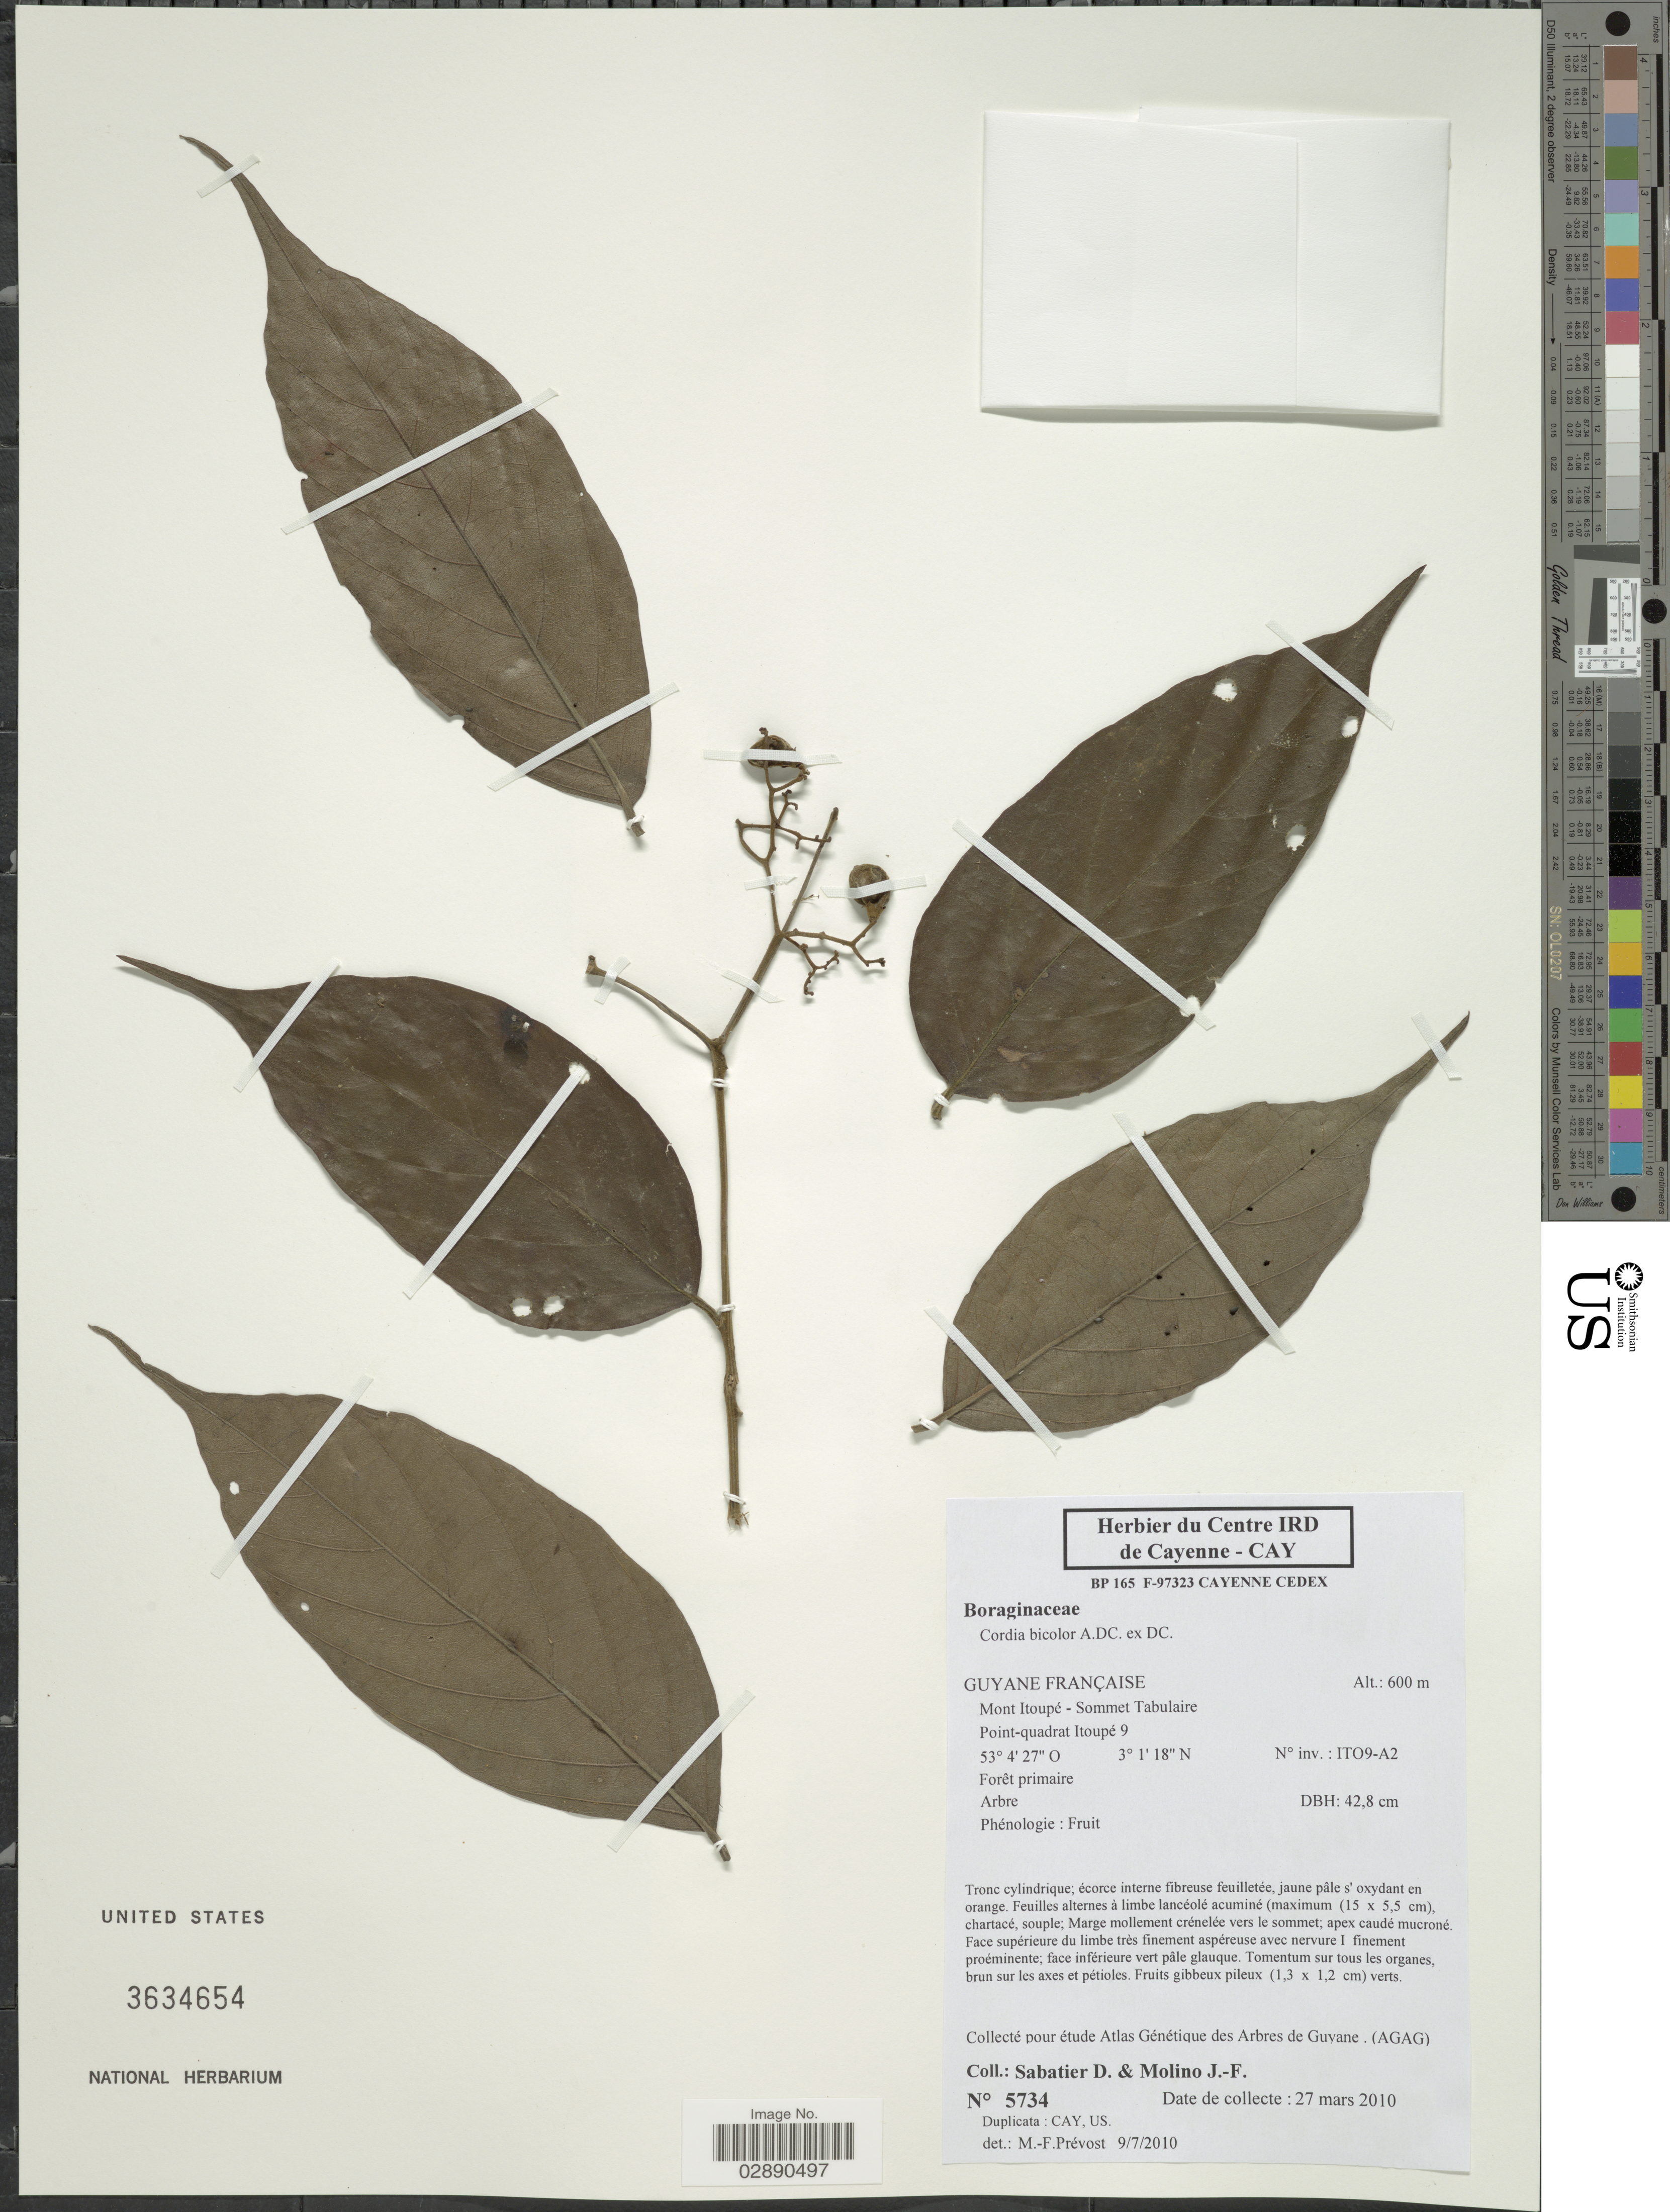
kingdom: Plantae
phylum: Tracheophyta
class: Magnoliopsida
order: Boraginales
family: Cordiaceae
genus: Cordia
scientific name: Cordia bicolor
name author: A. DC.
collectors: D. Sabatier & J. Molino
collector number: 5734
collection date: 2010-03-27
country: French Guiana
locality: Guyane Française. Mont Itoupé - Sommet Tabulaire. Point - quadrat Itoupé 9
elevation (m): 600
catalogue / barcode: US 3634654